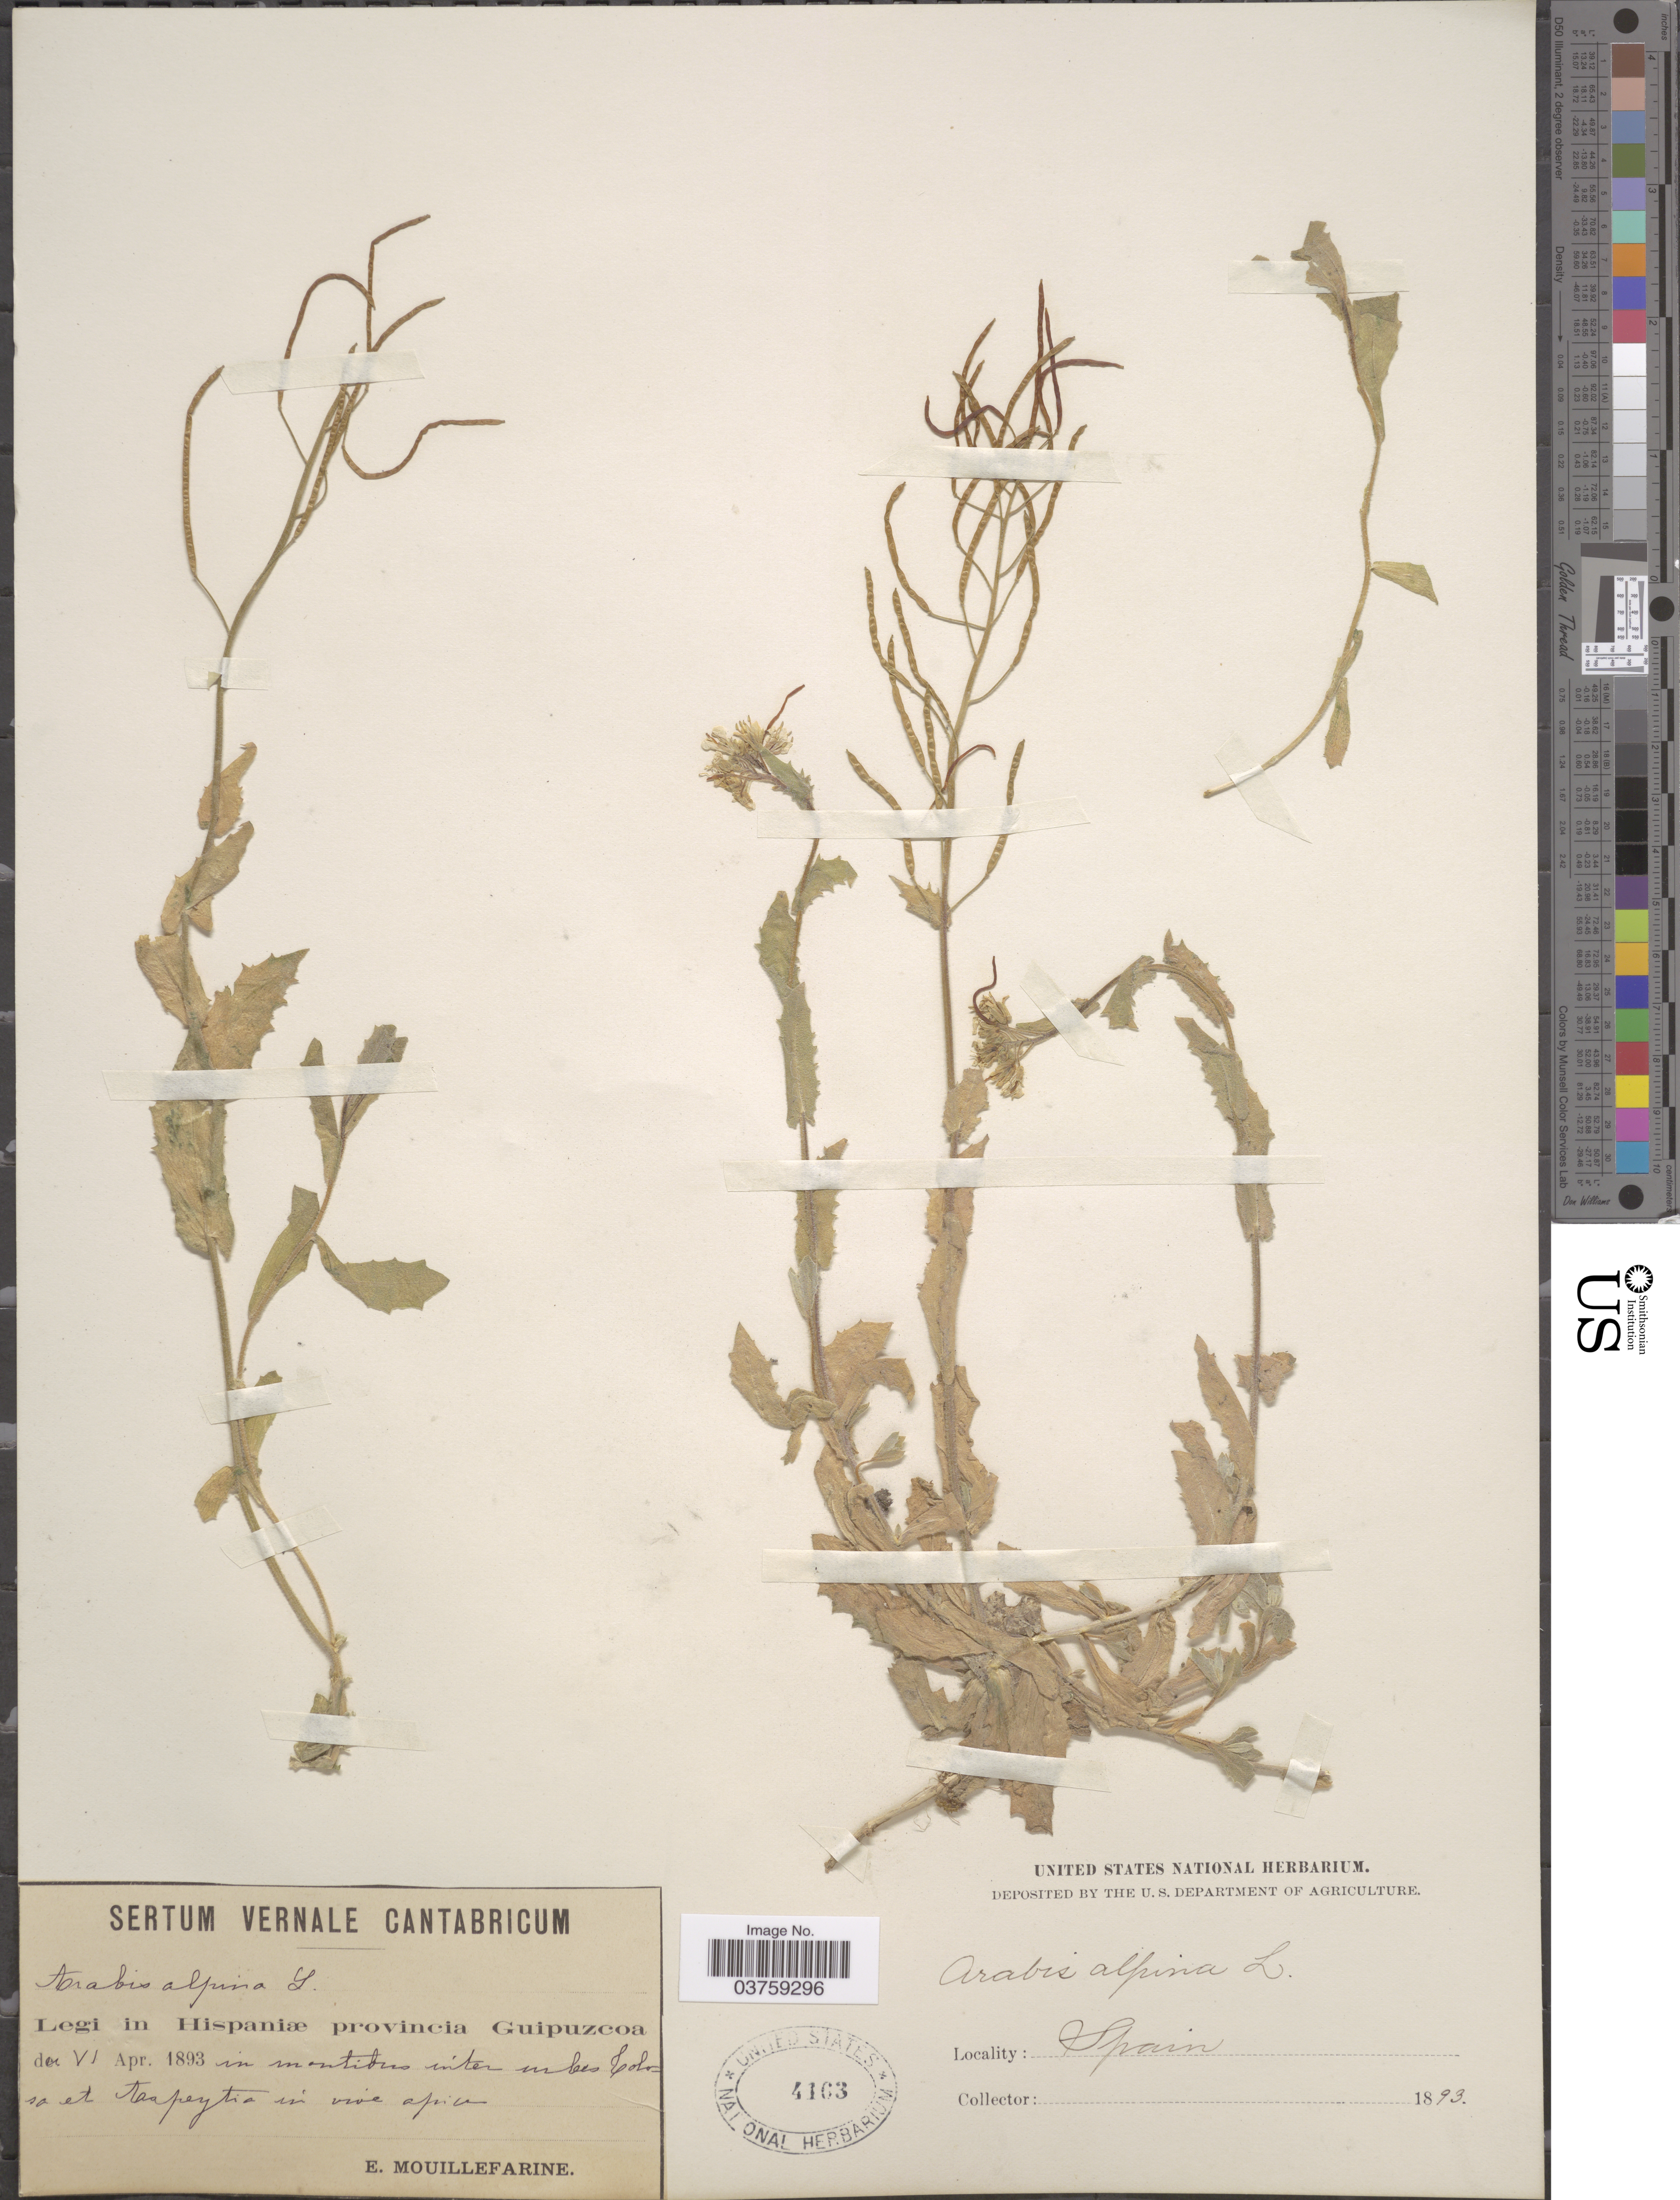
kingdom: Plantae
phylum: Tracheophyta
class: Magnoliopsida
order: Brassicales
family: Brassicaceae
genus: Arabis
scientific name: Arabis alpina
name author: L.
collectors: E. Mouillefarine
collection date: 1893-04-21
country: Spain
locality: In Hispaniæ provincia Guipuzcoa, in montibus inter urbes Tolosa et Azpeytia in viae apice.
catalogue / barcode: US 4163